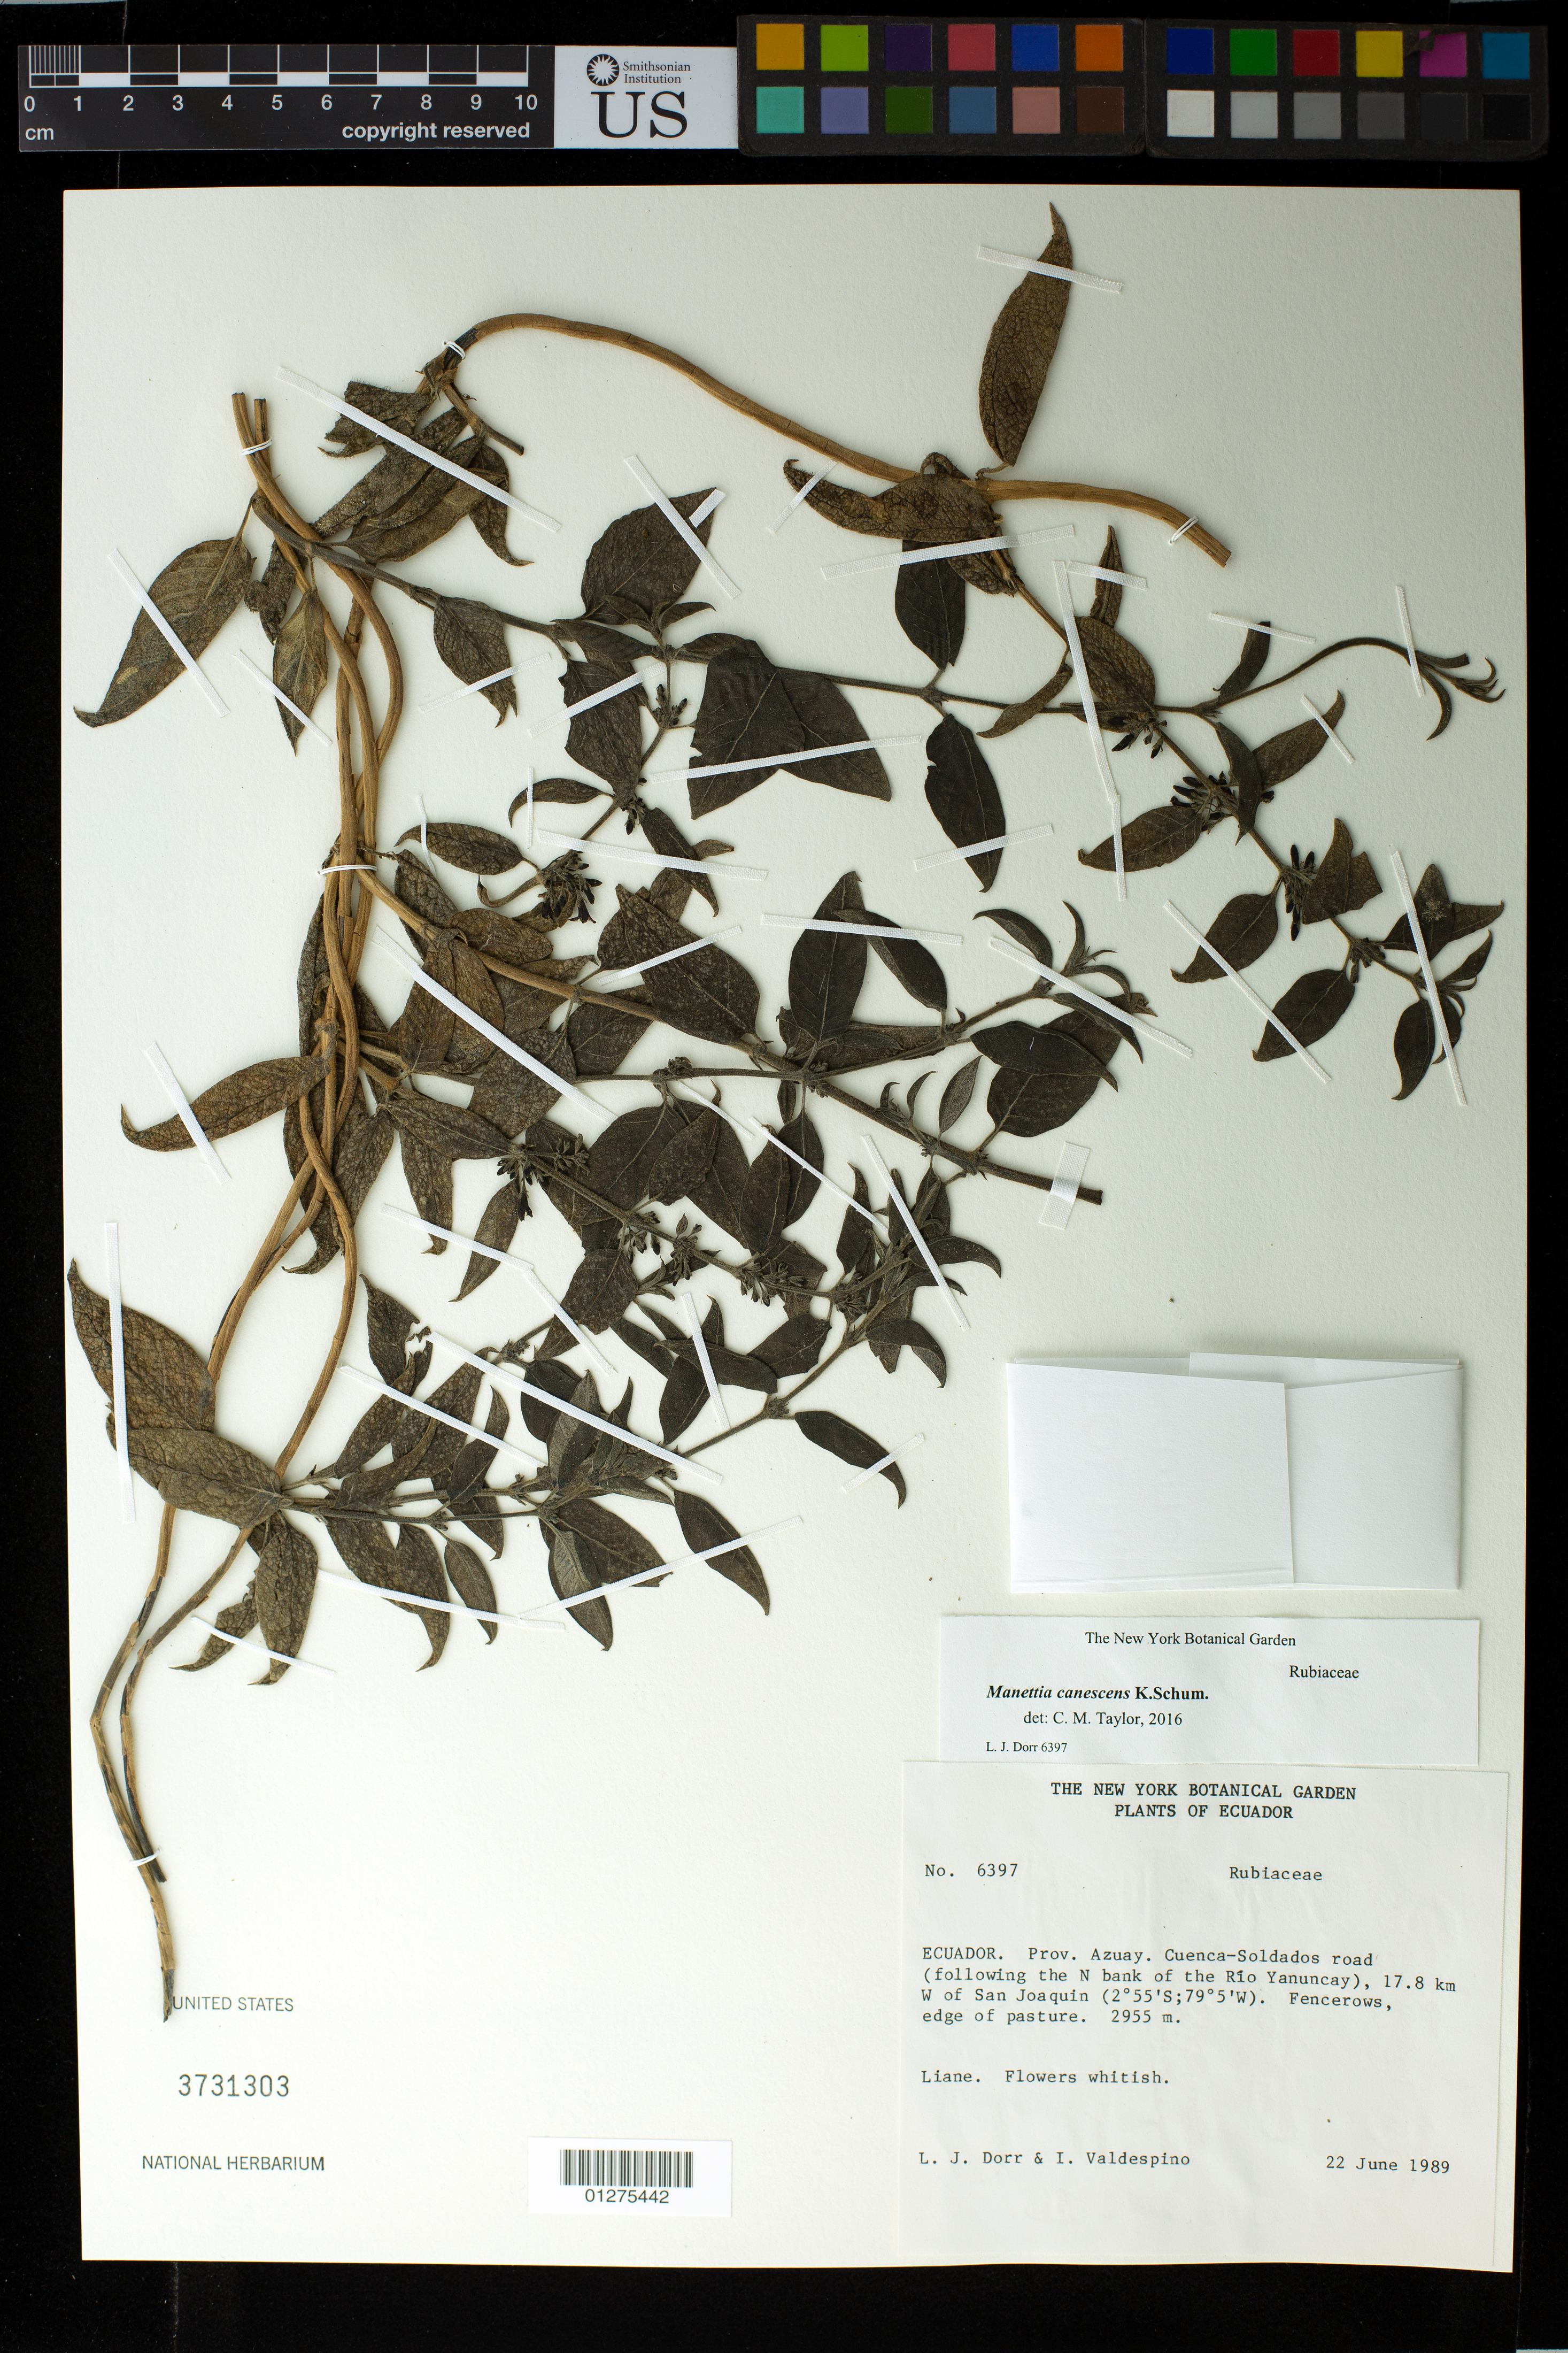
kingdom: Plantae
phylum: Tracheophyta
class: Magnoliopsida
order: Gentianales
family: Rubiaceae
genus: Manettia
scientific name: Manettia canescens K. Schum.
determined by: Taylor, Charlotte M.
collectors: L. J. Dorr & I. Valdespino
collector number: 6397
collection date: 1989-06-22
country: Ecuador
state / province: Azuay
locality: Cuenca- Soldados road (following the N bank of the Rio Yanuncay), 17.8 km W of San Joaquin. Fencerows, edge of pasture.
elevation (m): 2955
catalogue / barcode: US 3731303